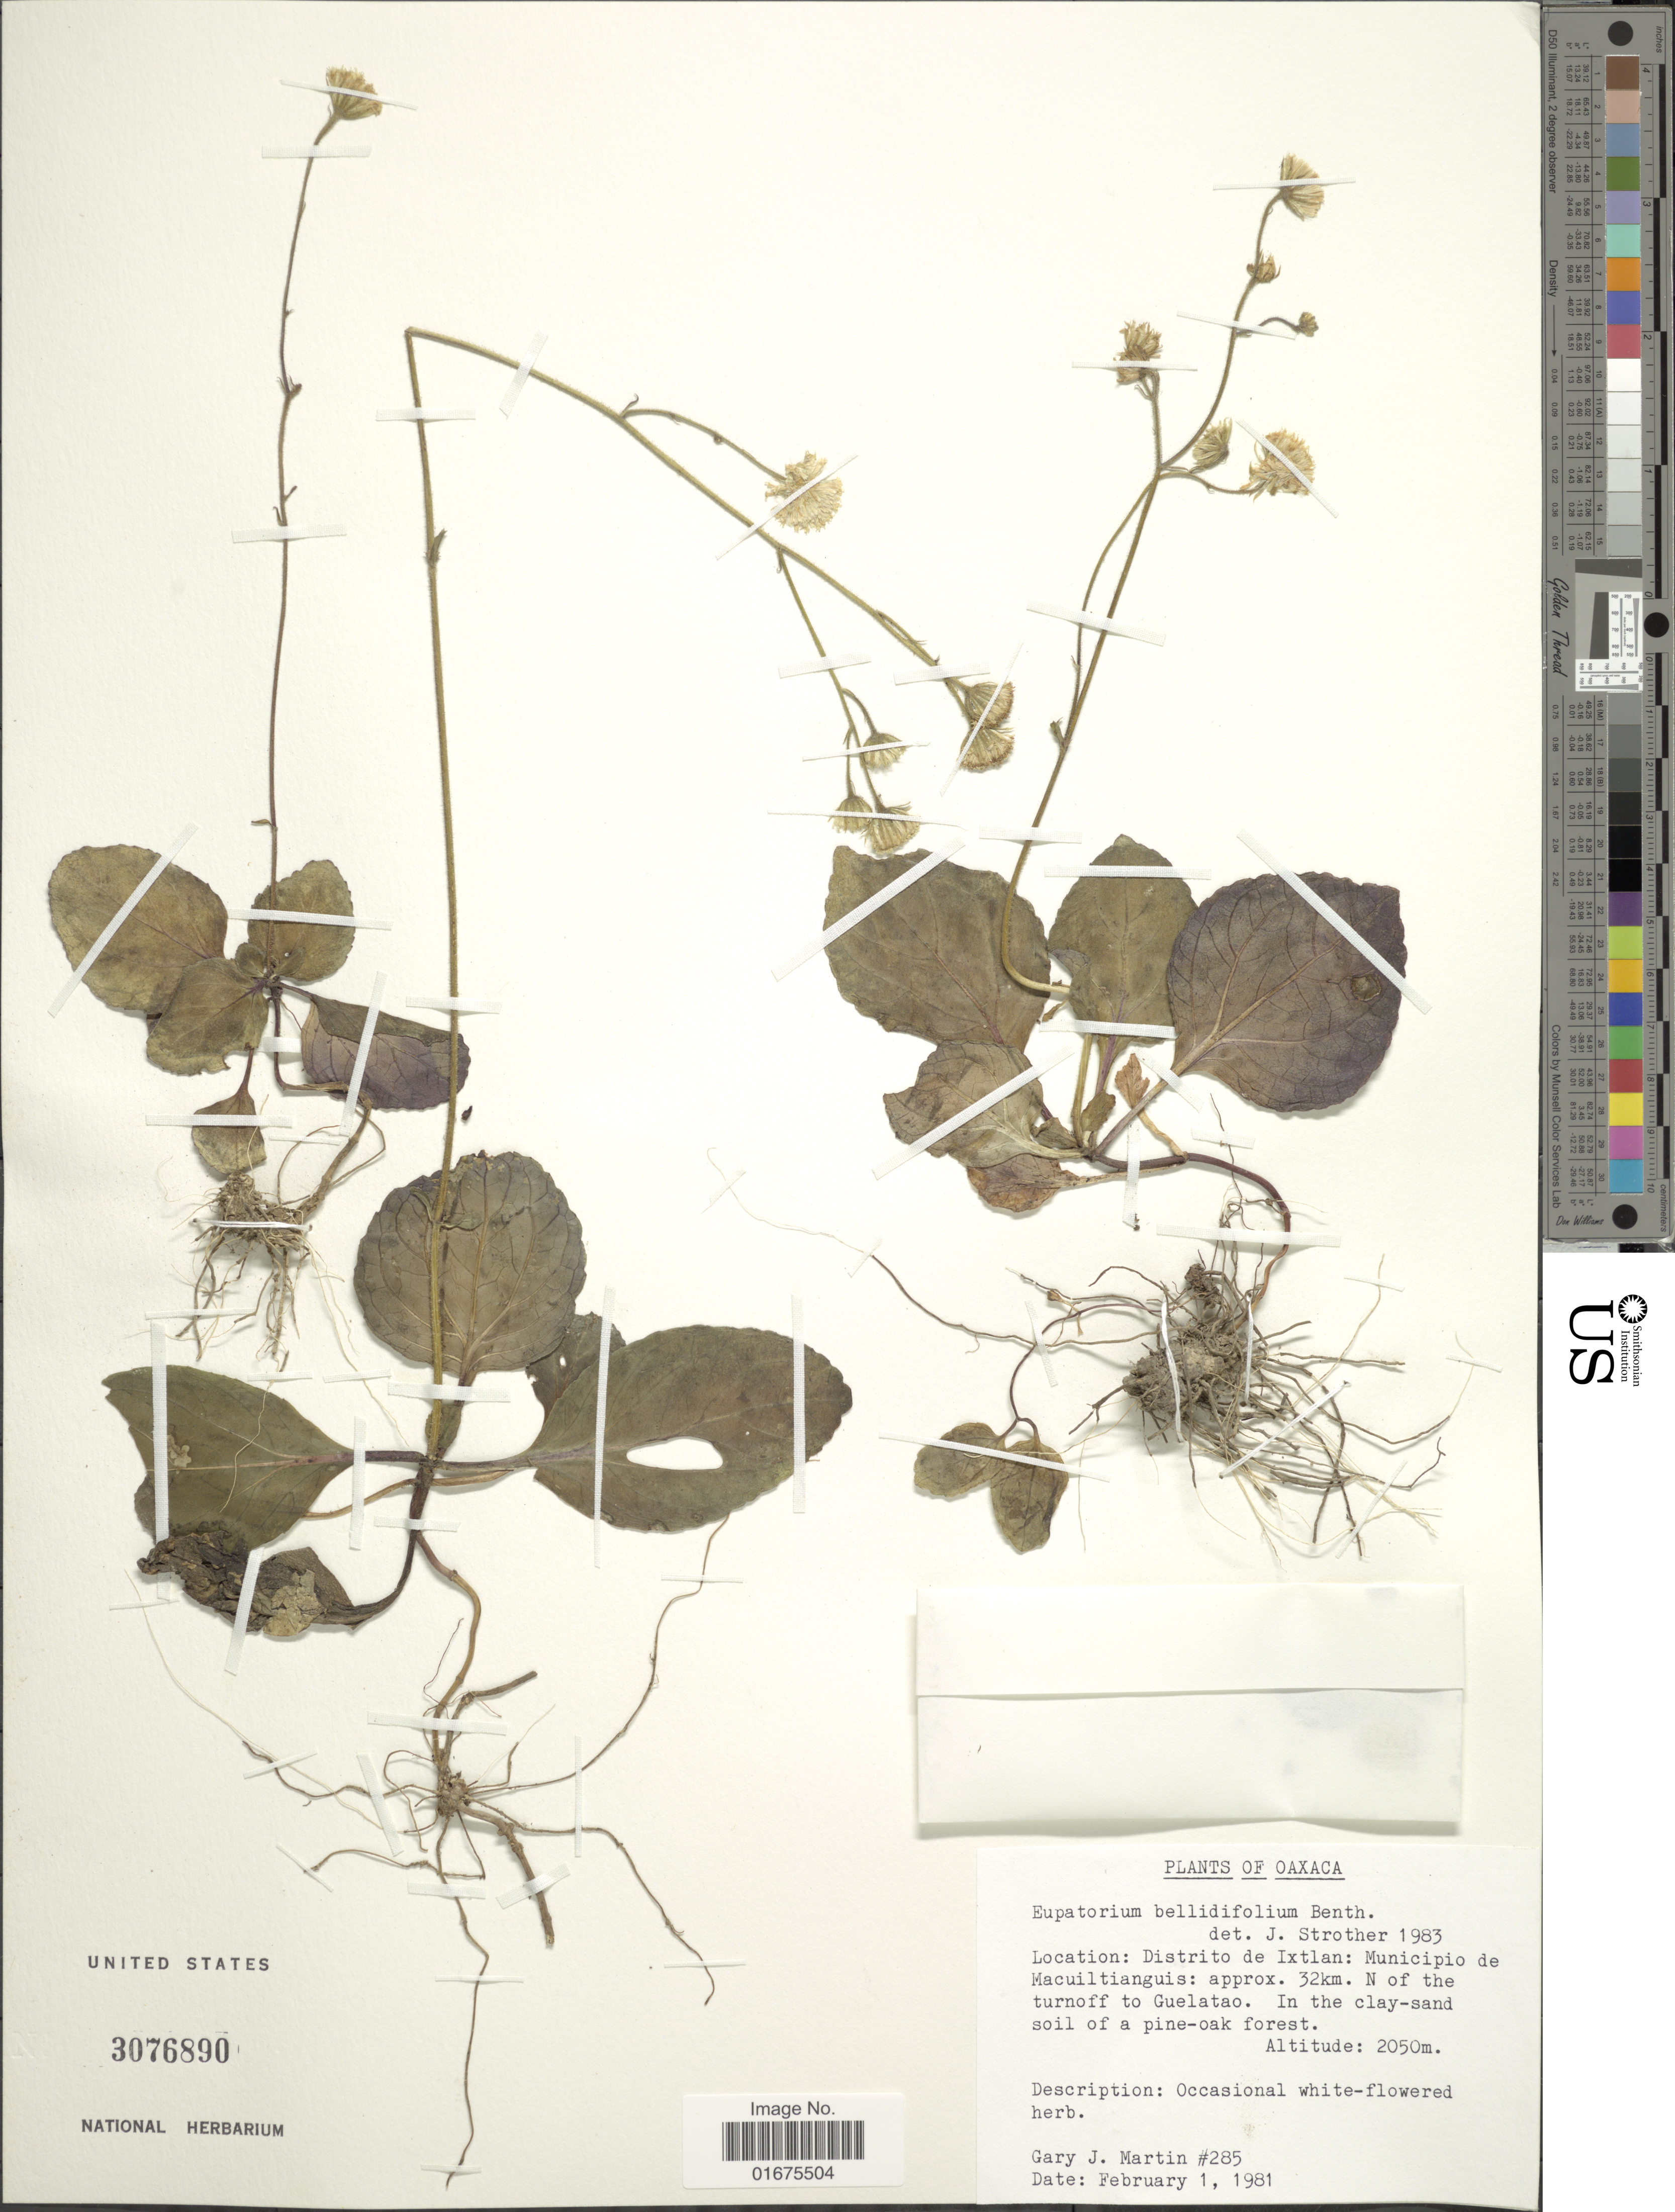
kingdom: Plantae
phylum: Tracheophyta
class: Magnoliopsida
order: Asterales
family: Asteraceae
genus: Ageratina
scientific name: Ageratina bellidifolia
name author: (Benth.) R.M. King & H. Rob.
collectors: G. J. Martin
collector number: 285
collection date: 1981-02-01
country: Mexico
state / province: Oaxaca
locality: Distrito Ixtlan: Muncipio de Macuiltianguis: approx 32 km N of the turnoff to Guelatao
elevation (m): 2050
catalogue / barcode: US 3076890